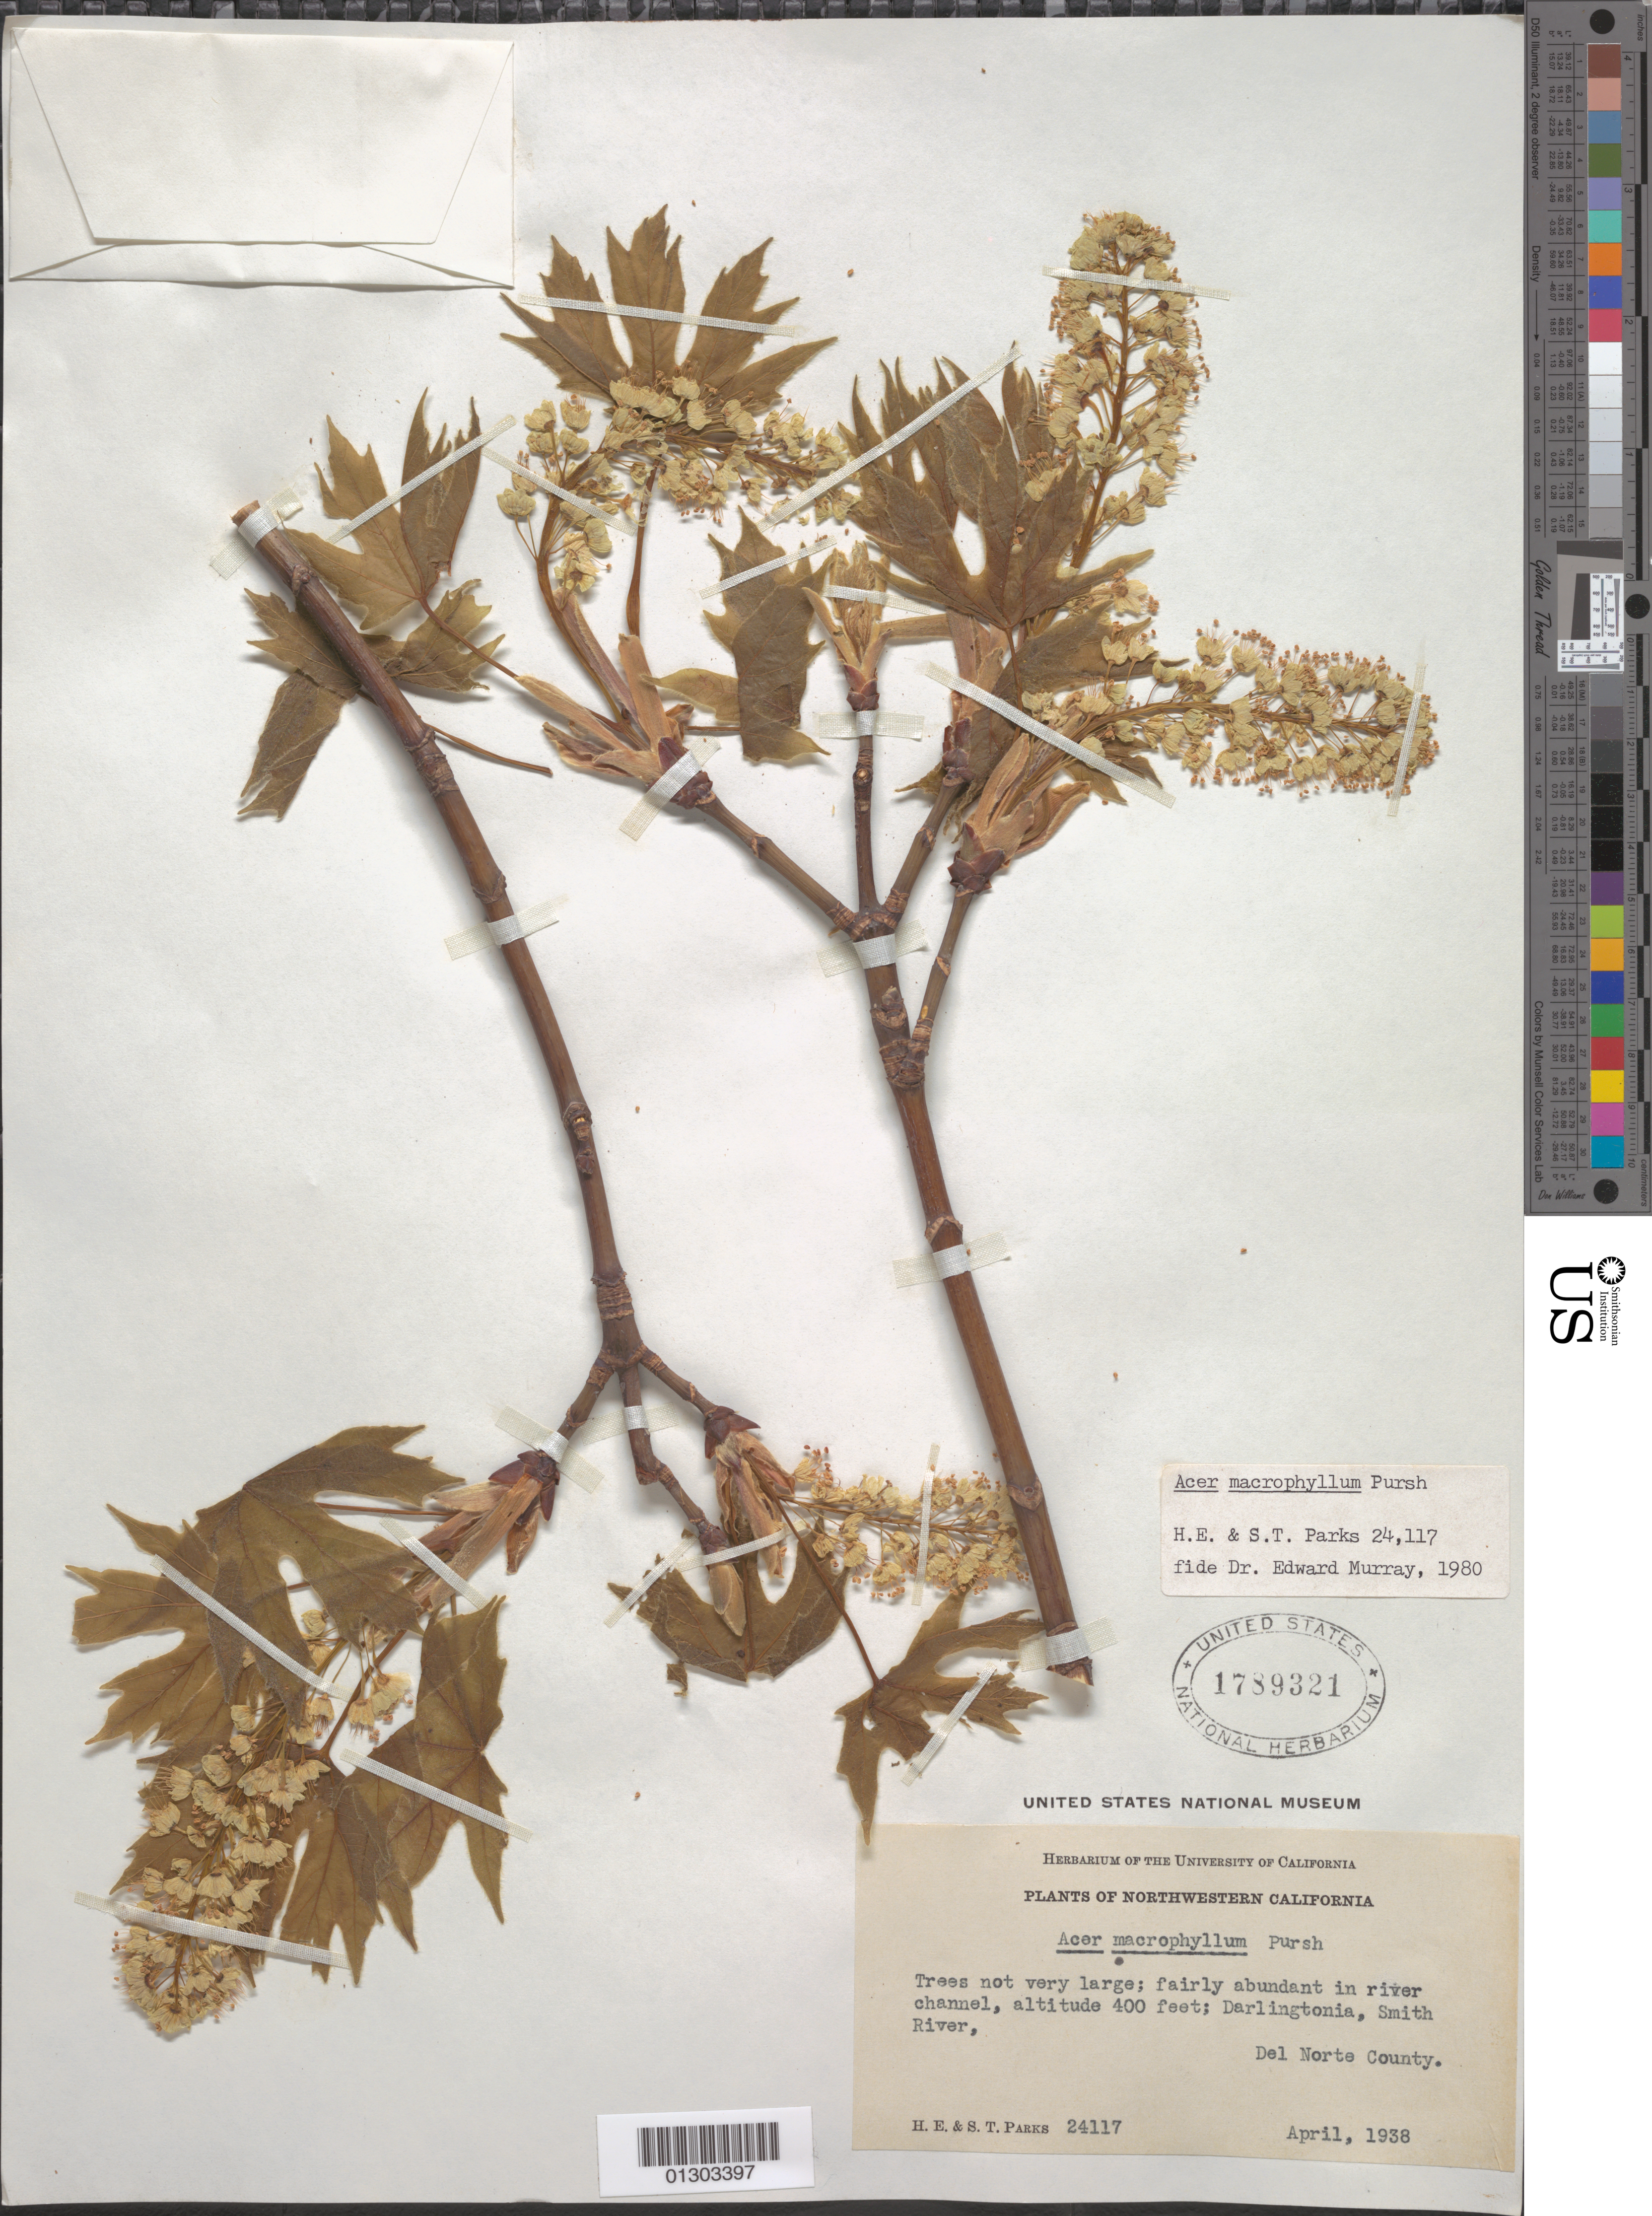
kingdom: Plantae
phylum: Tracheophyta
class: Magnoliopsida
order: Sapindales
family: Sapindaceae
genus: Acer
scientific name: Acer macrophyllum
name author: Pursh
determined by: Murray, Edward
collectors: H. E. Parks & S. Parks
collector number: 24117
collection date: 1938-04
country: United States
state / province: California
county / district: Del Norte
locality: Del Norte County, Darlingtonia, Smith River.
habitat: Fairly abundant in river channel.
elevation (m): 122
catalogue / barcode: US 1789321